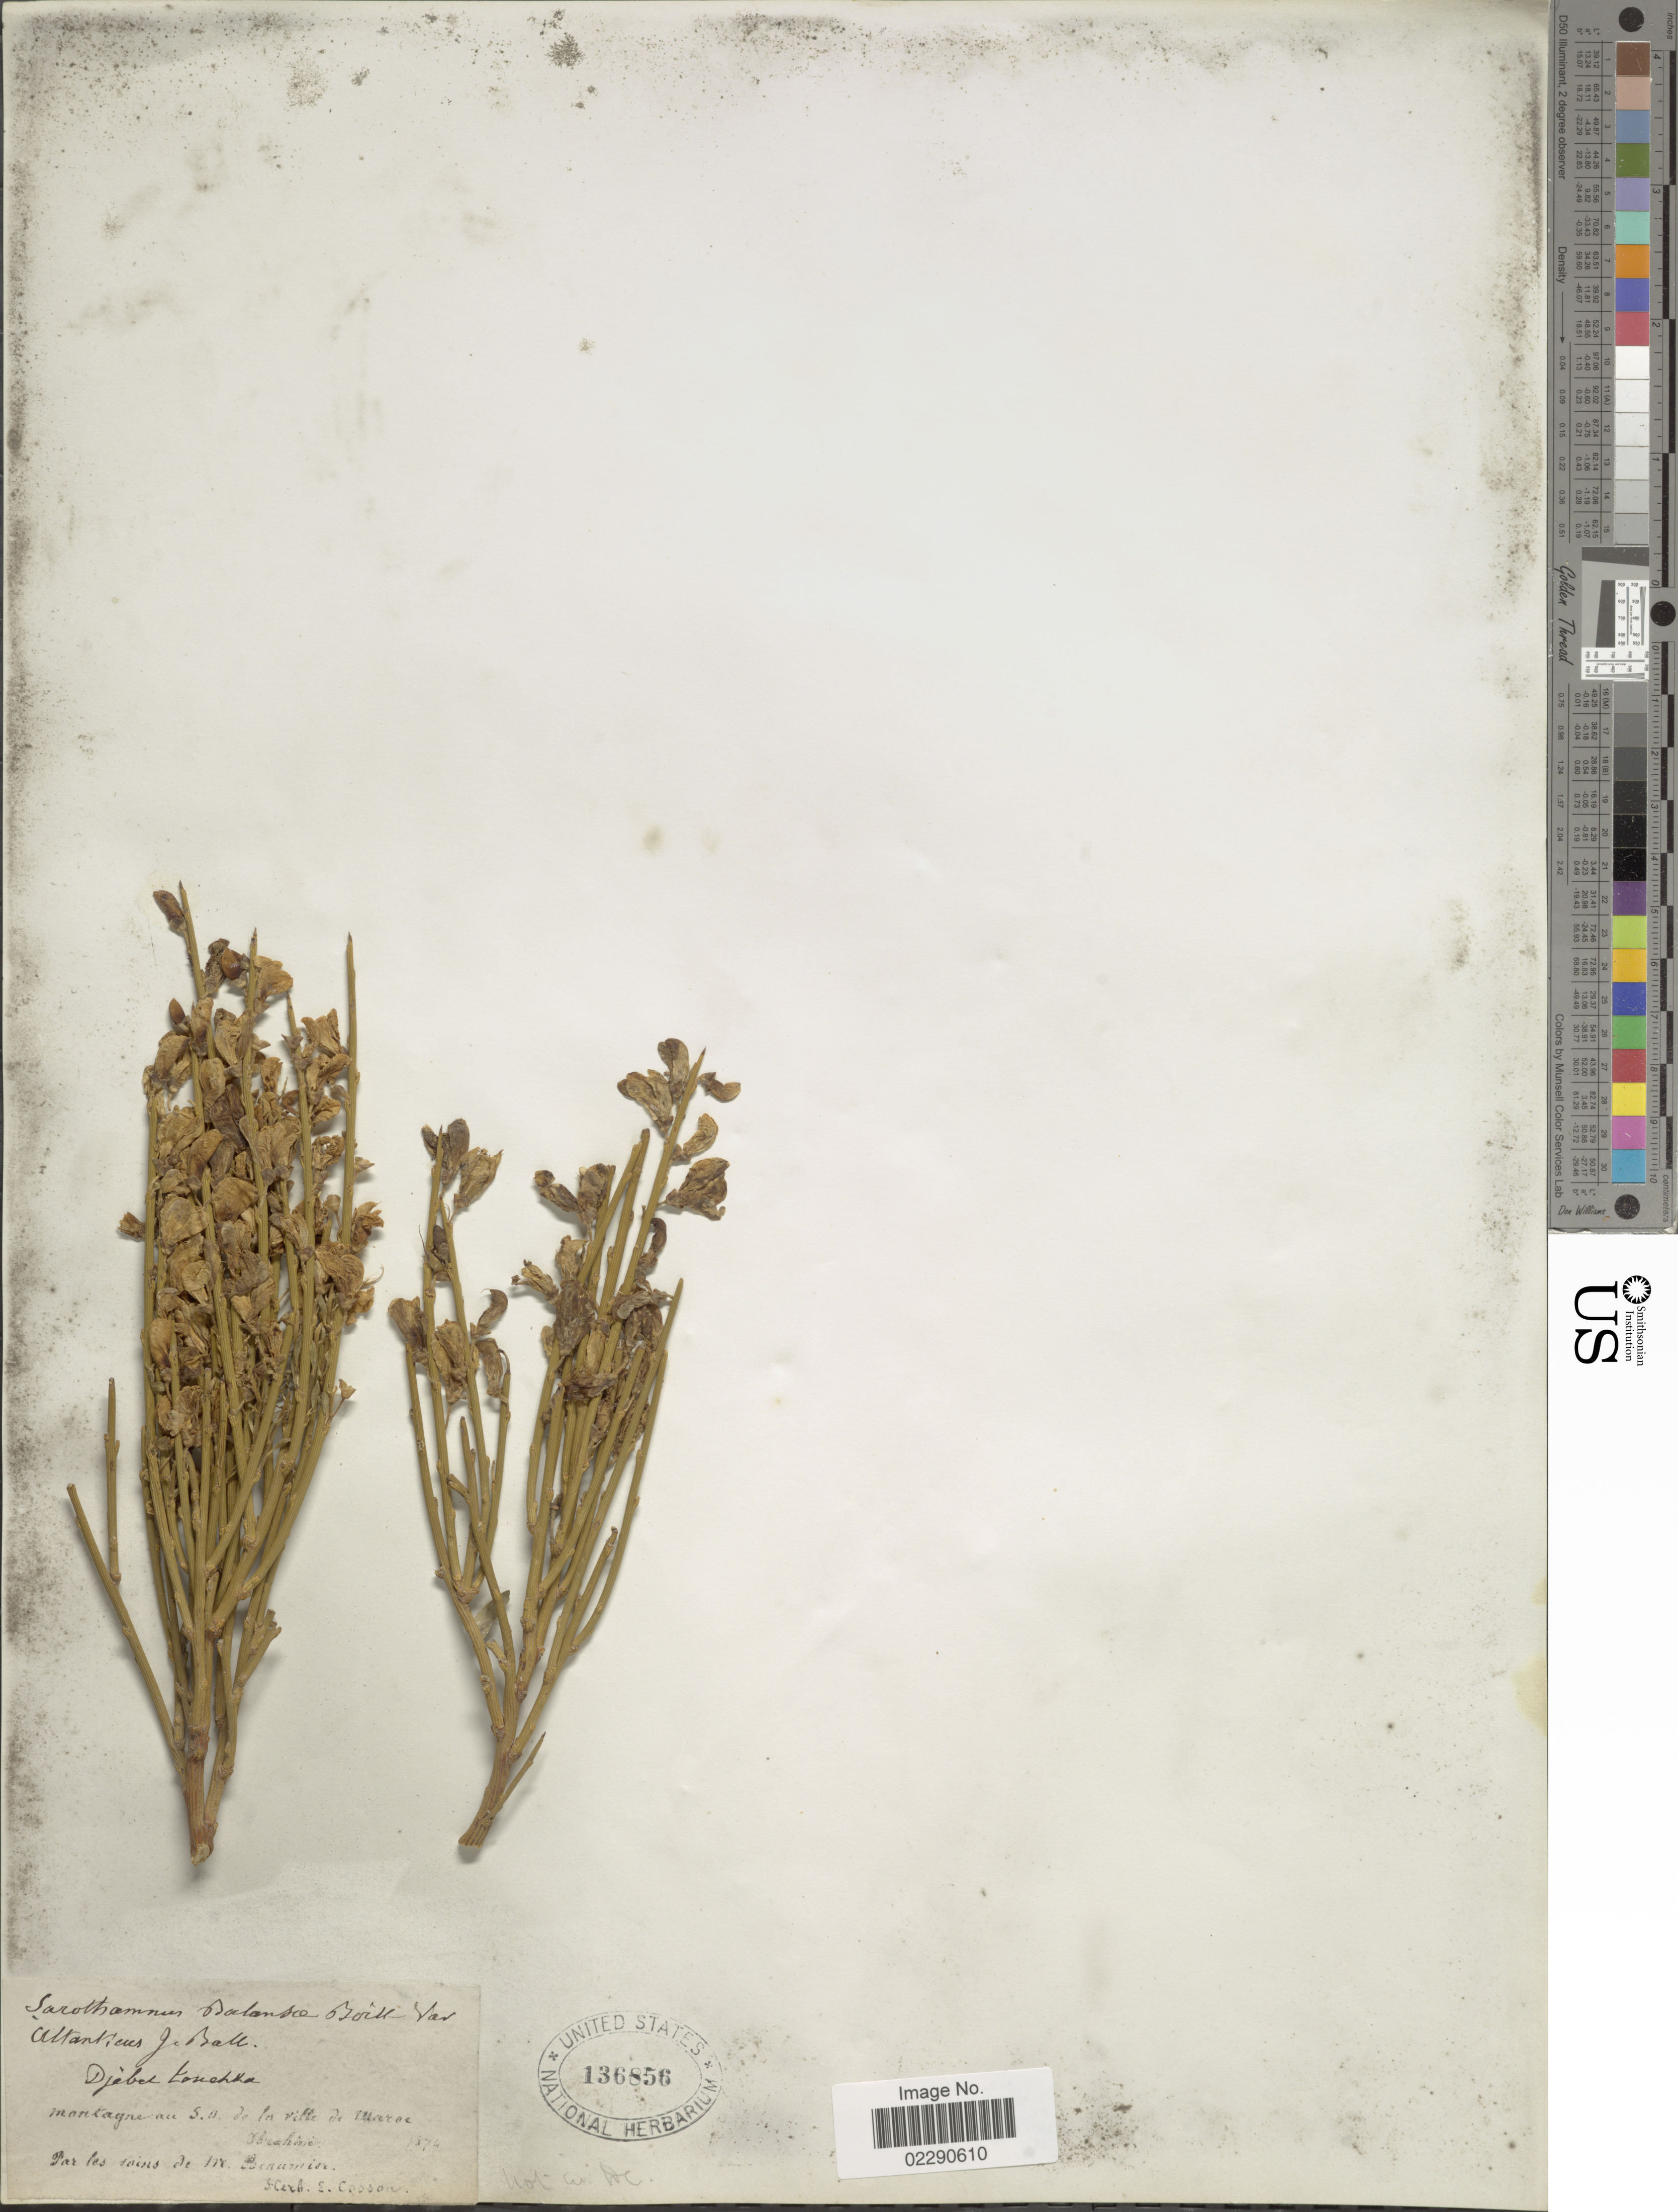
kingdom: Plantae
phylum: Tracheophyta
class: Magnoliopsida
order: Fabales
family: Fabaceae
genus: Cytisus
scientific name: Cytisus balansae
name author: (Boiss.) Ball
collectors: -. Ibrahim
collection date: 1874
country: Morocco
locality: Djebel Touchka, montagne au S.O. de la ville de Maroc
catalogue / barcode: US 136856